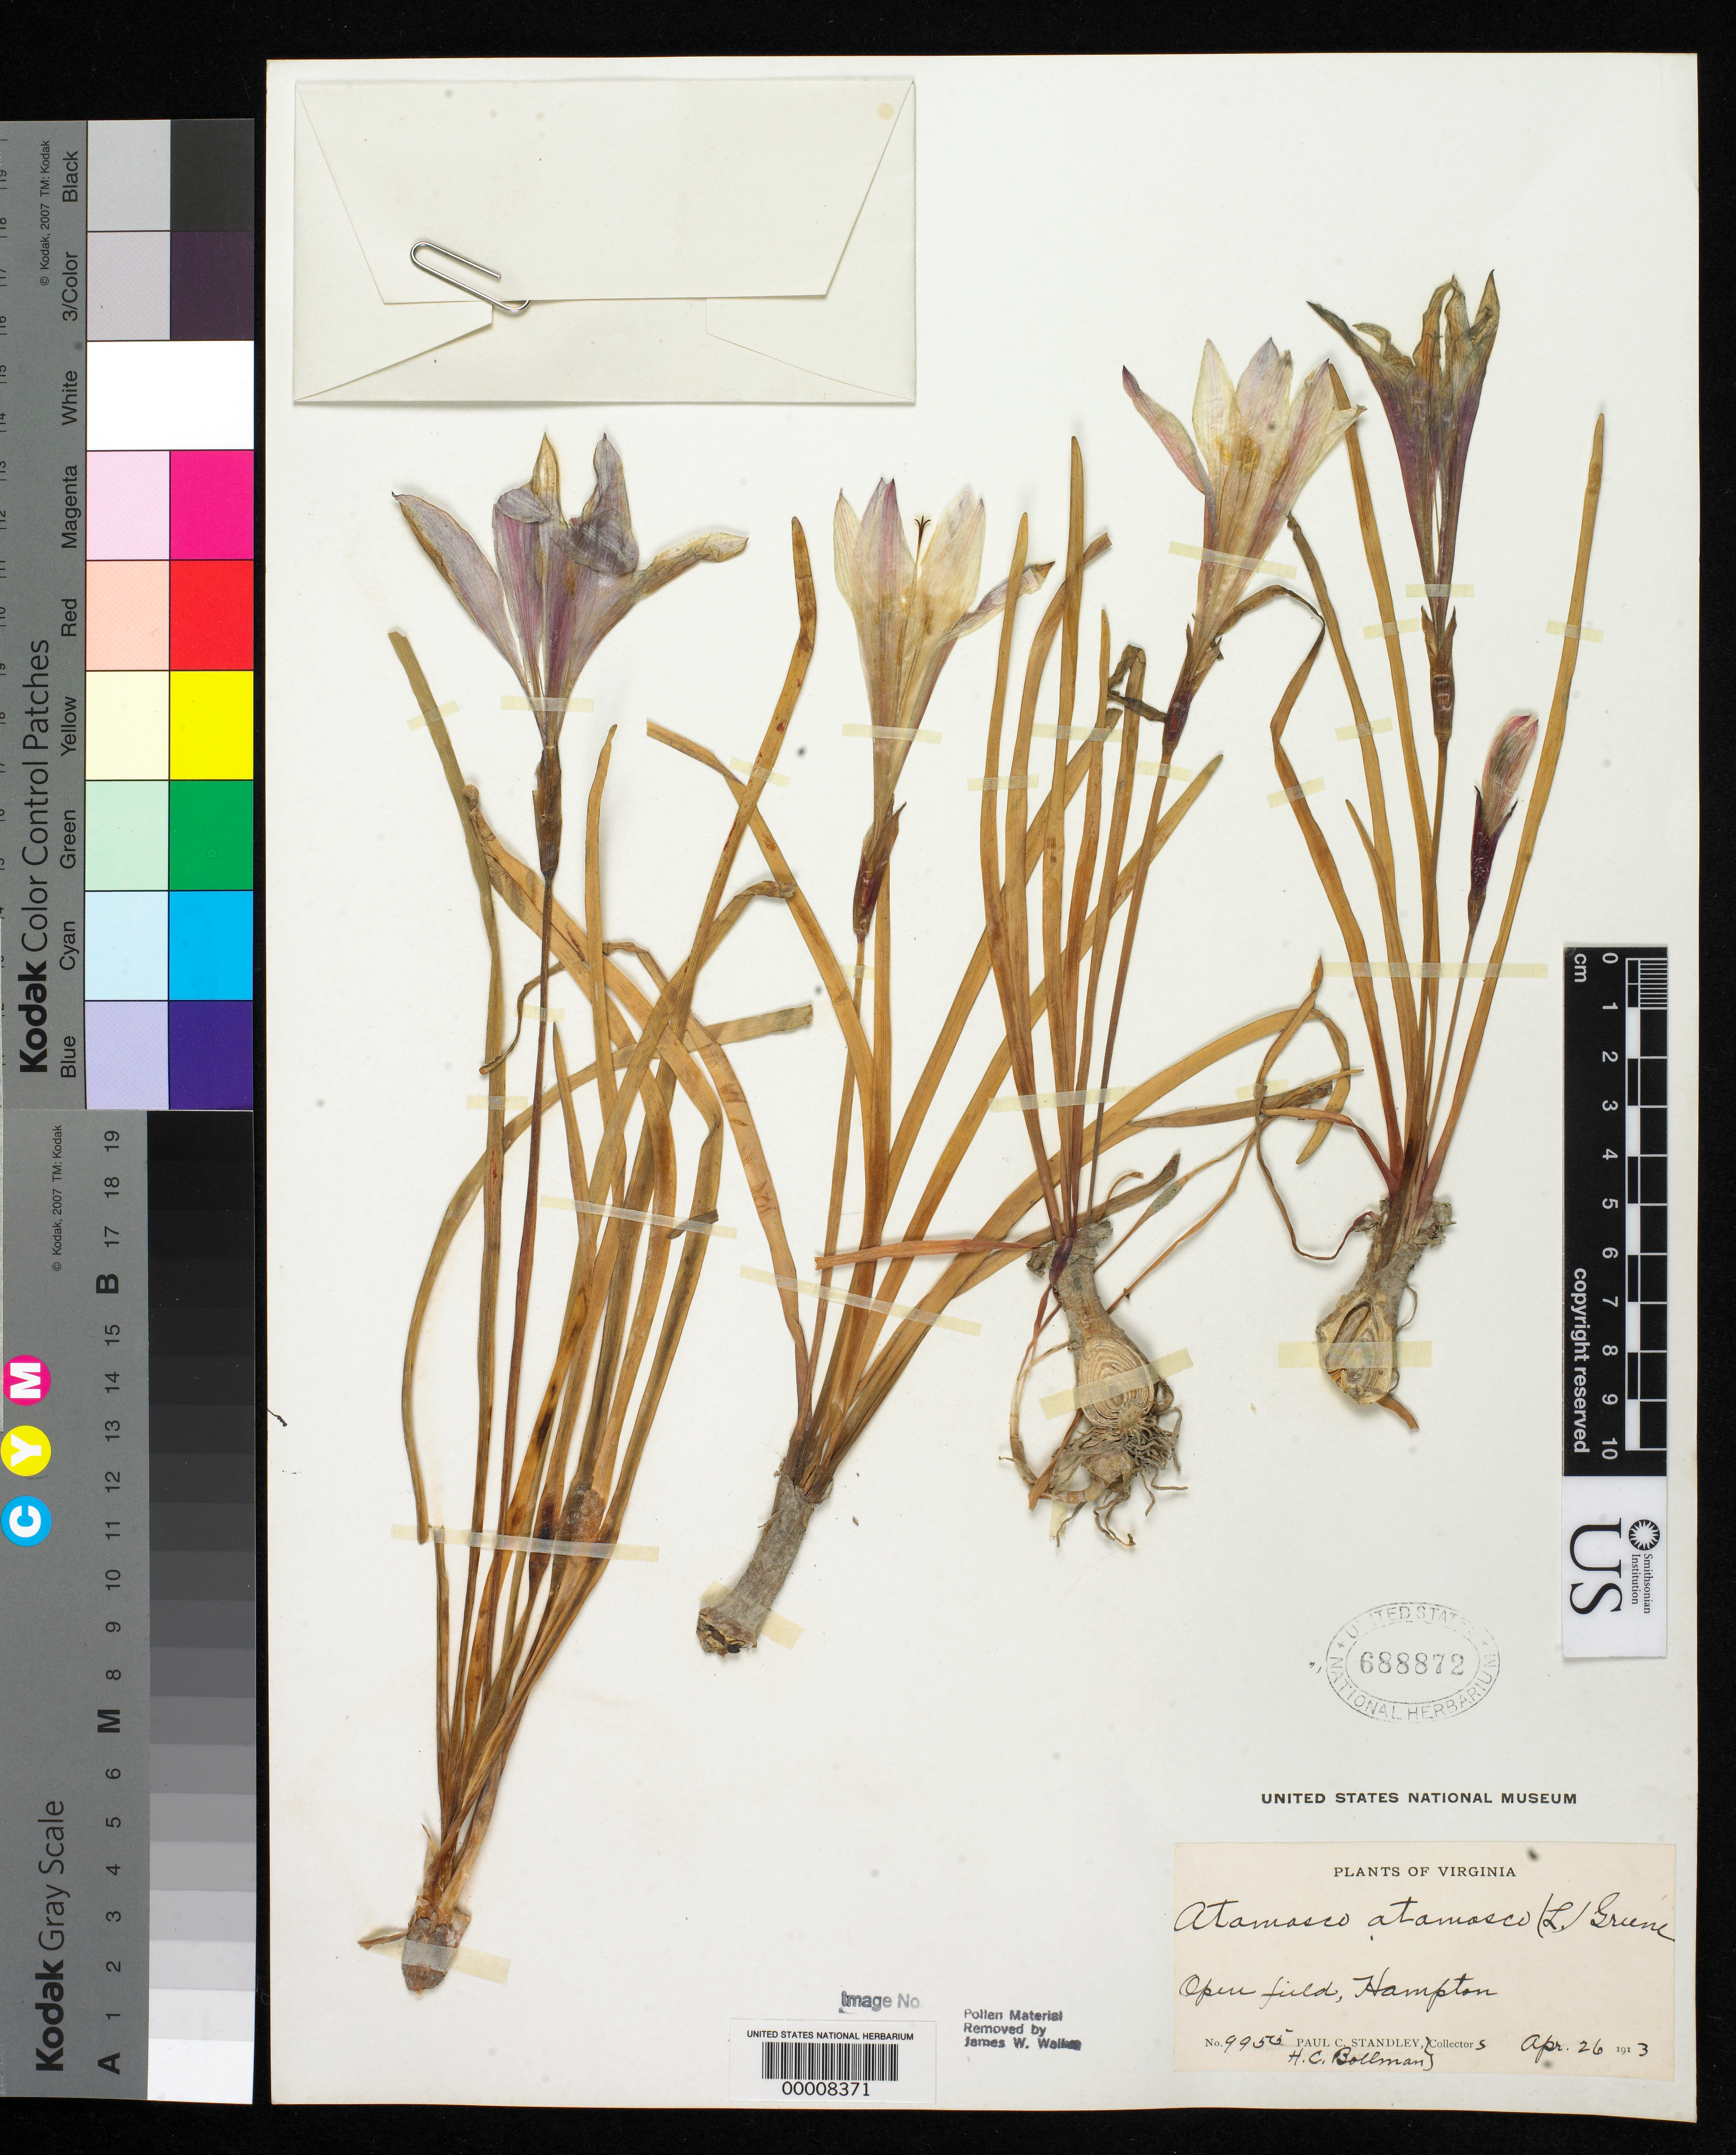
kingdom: Plantae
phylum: Tracheophyta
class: Liliopsida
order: Asparagales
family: Amaryllidaceae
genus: Zephyranthes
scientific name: Zephyranthes atamasco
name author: (L.) Herb.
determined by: Strong, Mark T.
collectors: P. C. Standley & H. C. Bollman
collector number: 9955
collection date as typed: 26 Apr 1913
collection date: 1913-04-26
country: United States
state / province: Virginia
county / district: City of Hampton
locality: Hampton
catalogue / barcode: US 688872